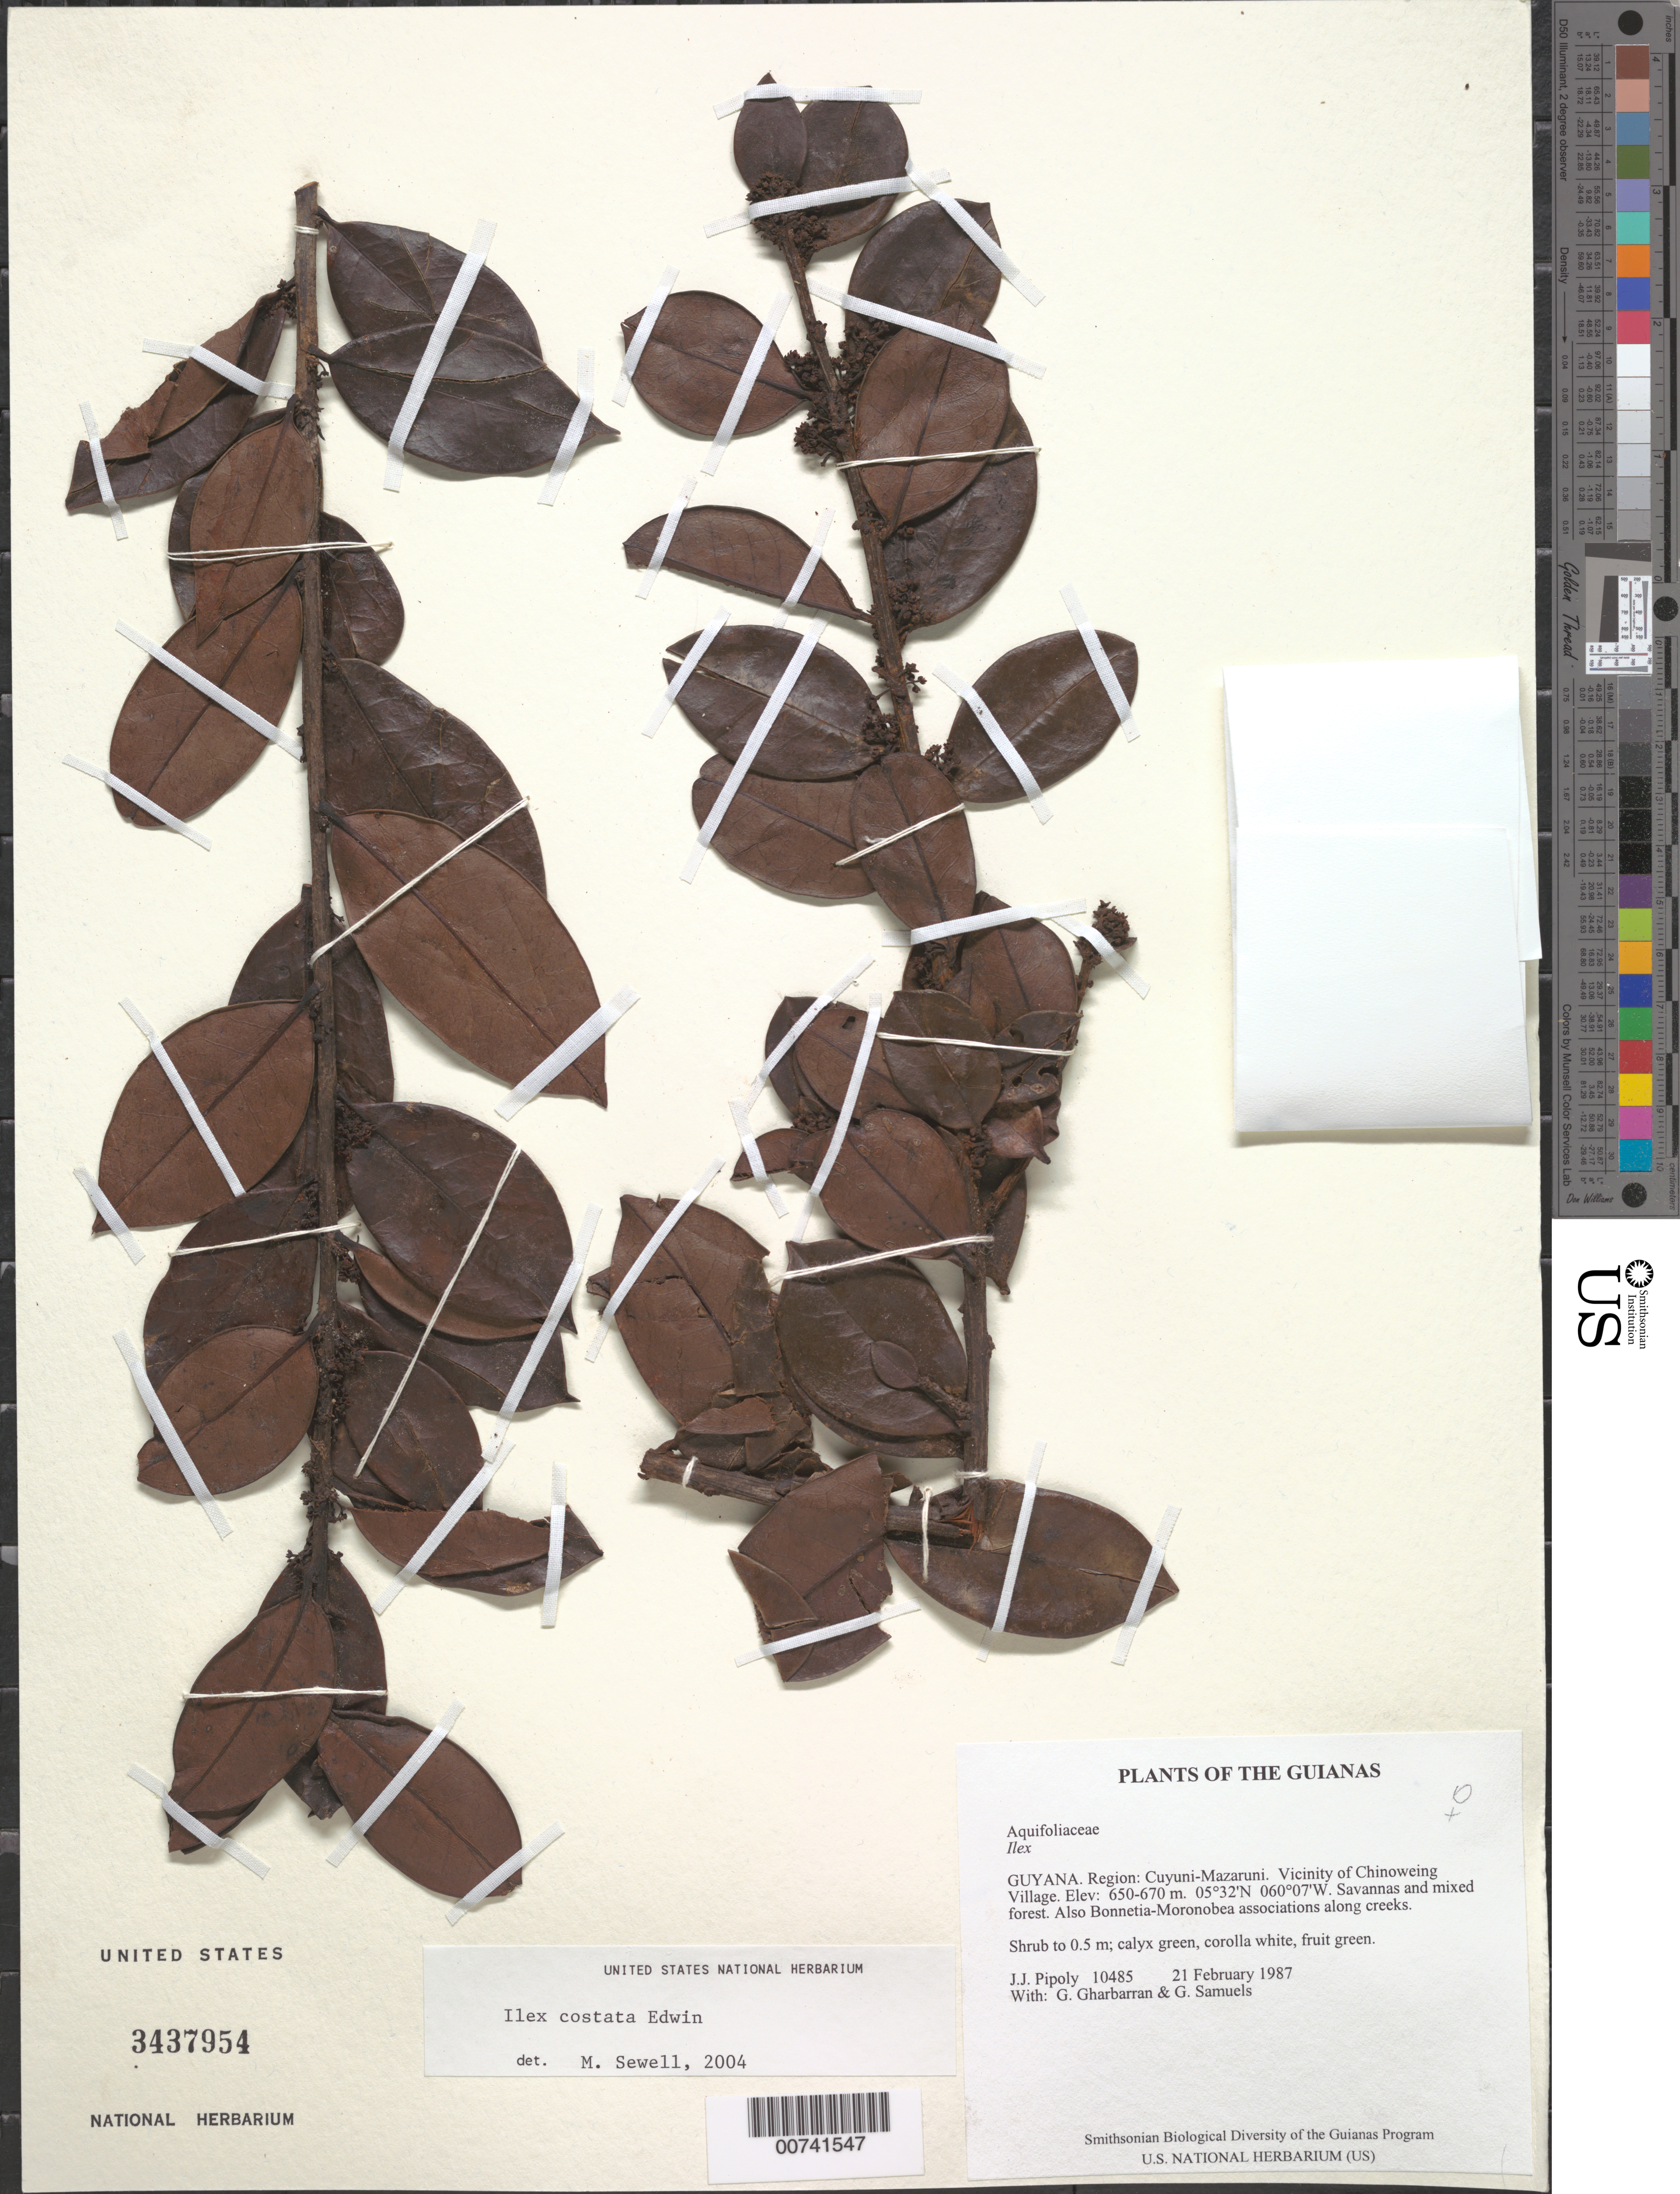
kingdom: Plantae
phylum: Tracheophyta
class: Magnoliopsida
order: Aquifoliales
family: Aquifoliaceae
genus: Ilex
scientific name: Ilex costata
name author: Edwin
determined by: Sewell, M.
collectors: J. J. Pipoly, G. Gharbarran & G. Samuels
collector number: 10485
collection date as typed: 21 February 1987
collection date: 1987-02-21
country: Guyana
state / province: Cuyuni-Mazaruni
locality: Vicinity of Chinoweing Village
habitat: Savannas and mixed forest. Also Bonnetia-Moronobea associations along creeks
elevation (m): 650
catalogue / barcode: US 3437954